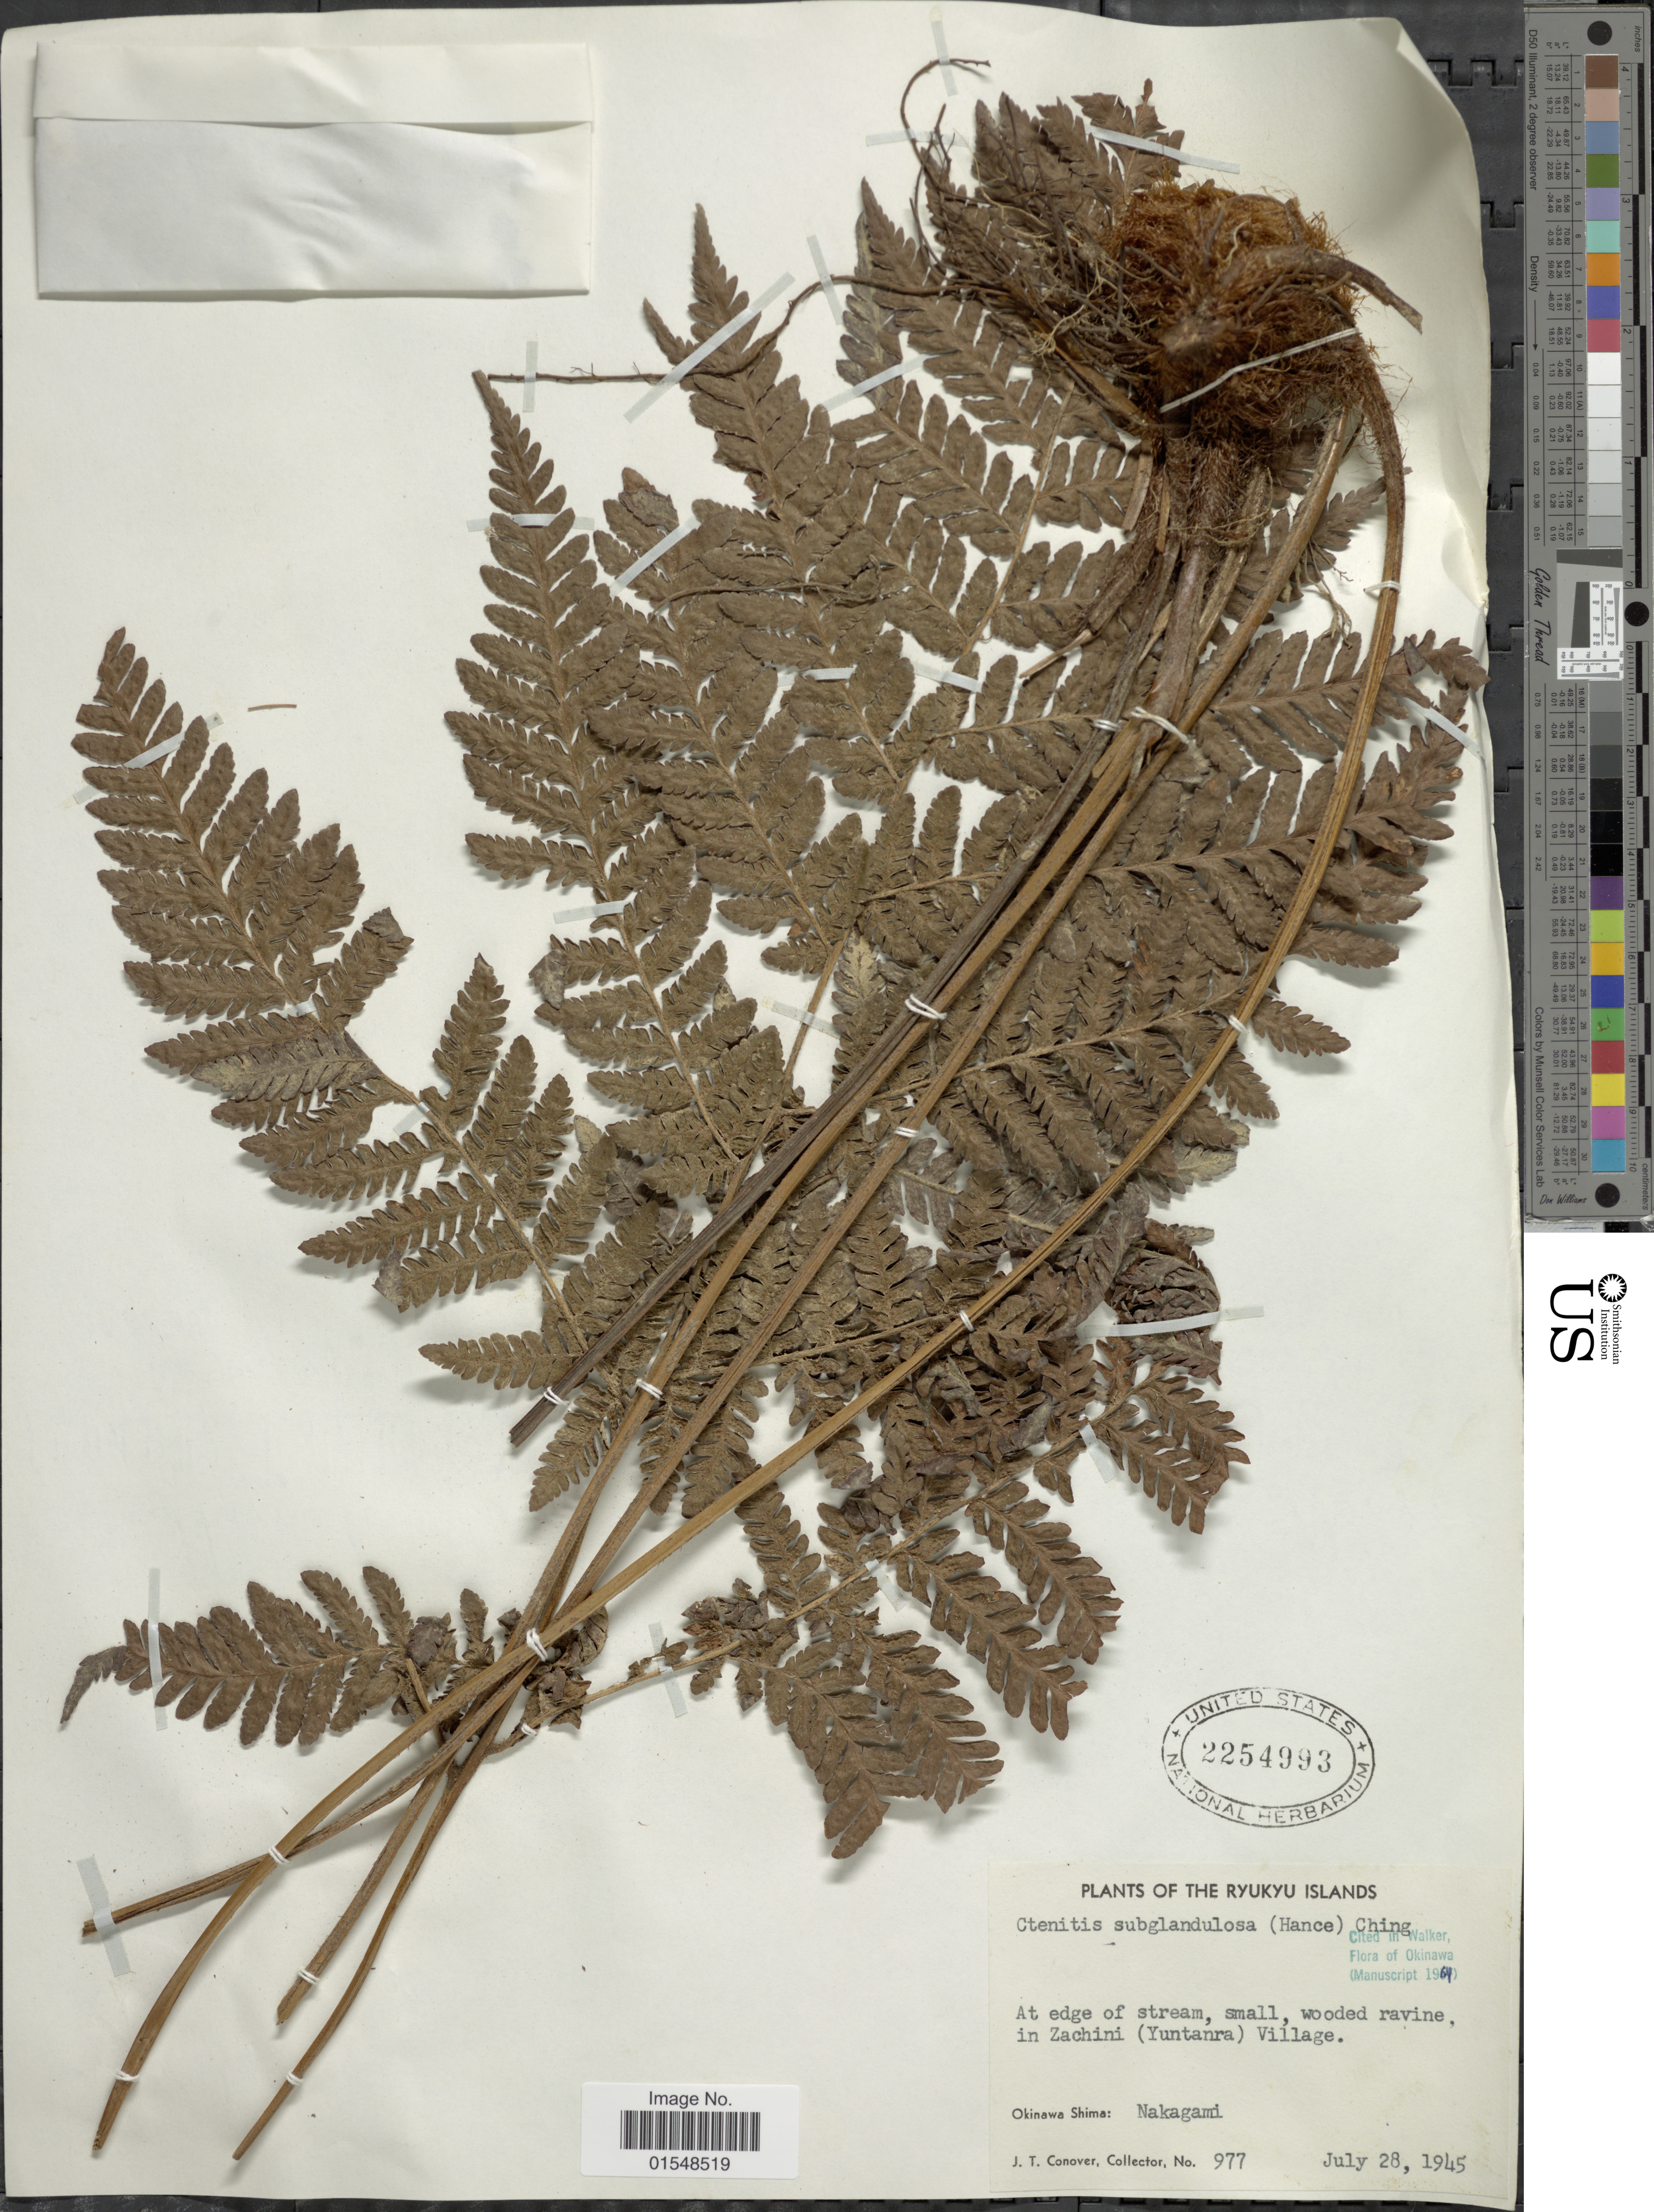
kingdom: Plantae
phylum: Tracheophyta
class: Polypodiopsida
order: Polypodiales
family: Dryopteridaceae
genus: Ctenitis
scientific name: Ctenitis subglandulosa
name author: (Hance) Ching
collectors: J. T. Conover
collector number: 977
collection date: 1945-07-28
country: Japan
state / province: Okinawa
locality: Ryukyu Islands, at edge of stream, small, wooded ravine, in Zachini (Yuntanra) Village, Okinawa Shima: Nakagami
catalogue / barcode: US 2254993